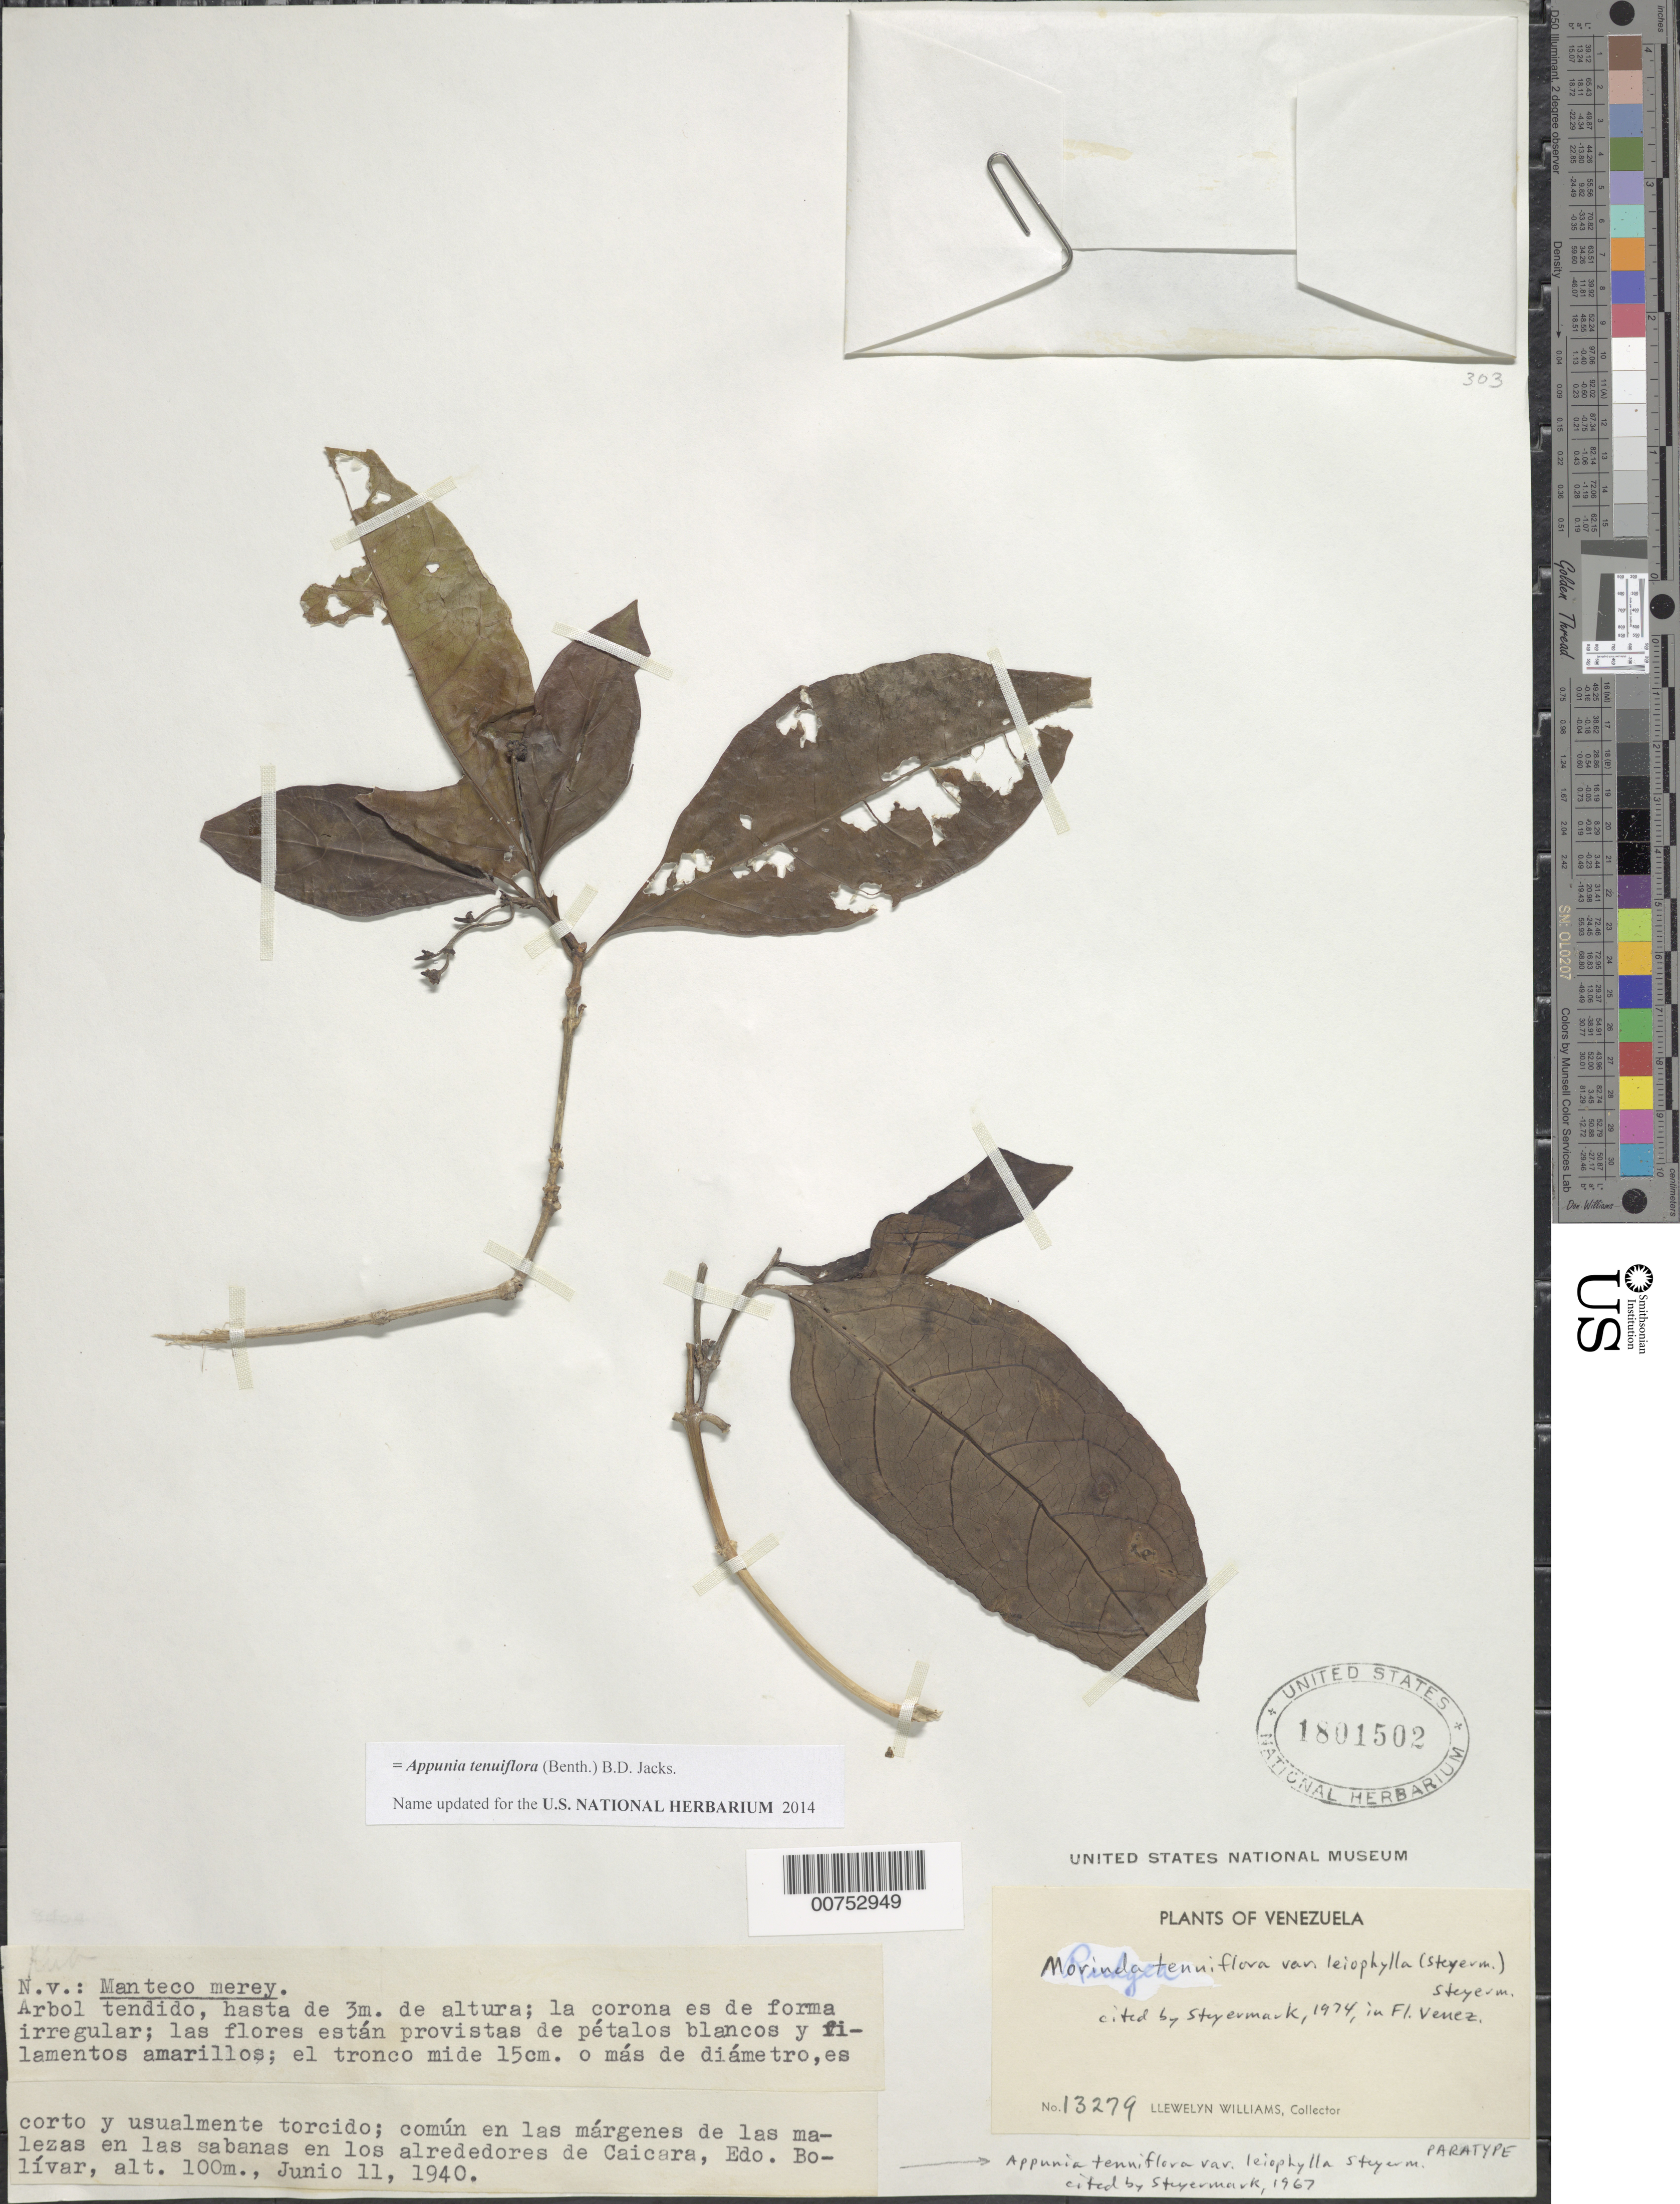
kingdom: Plantae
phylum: Tracheophyta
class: Magnoliopsida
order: Gentianales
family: Rubiaceae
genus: Appunia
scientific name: Appunia tenuiflora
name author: (Benth.) Hook. f. ex B.D. Jacks.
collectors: Ll. Williams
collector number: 13279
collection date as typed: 11-Jun-40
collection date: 1940-06-11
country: Venezuela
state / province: Bolívar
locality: Caicara, Medio Orinoco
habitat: Común en las margenes de las malezas en las sabanas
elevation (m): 100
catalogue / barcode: US 1801502